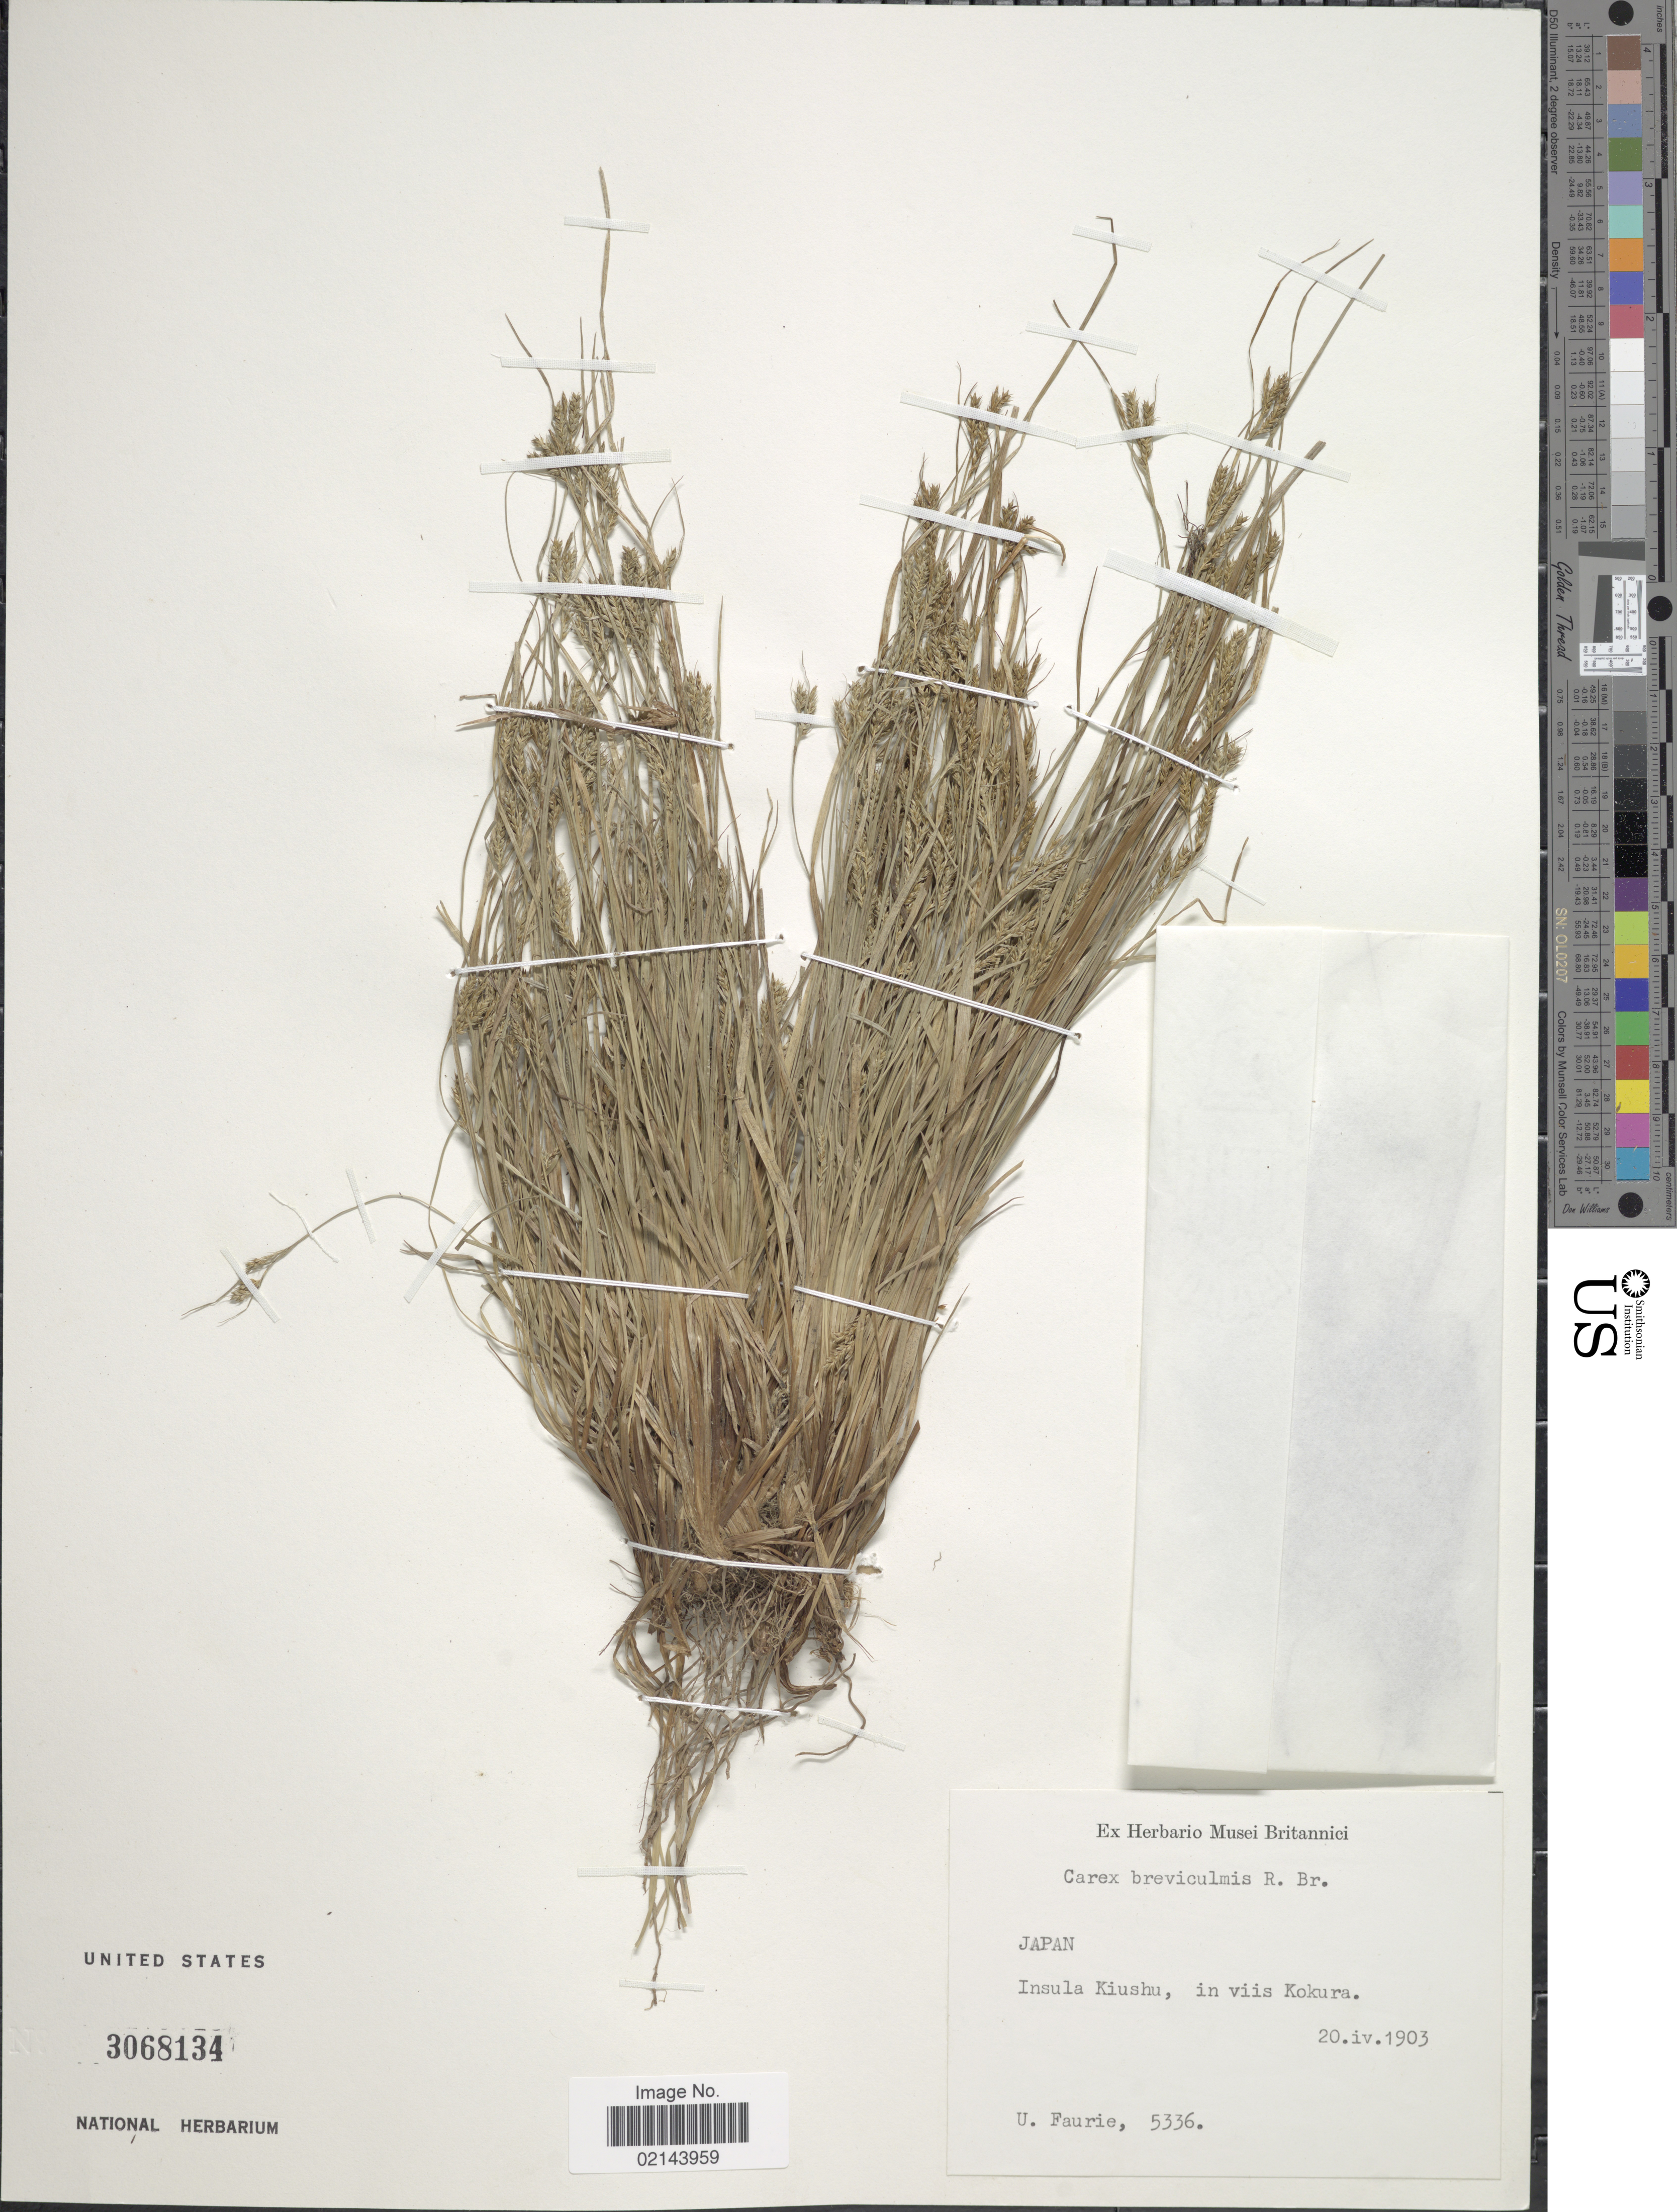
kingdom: Plantae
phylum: Tracheophyta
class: Liliopsida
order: Poales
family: Cyperaceae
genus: Carex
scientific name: Carex breviculmis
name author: R. Br.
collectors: U. Faurie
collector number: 5336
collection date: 1903-04-20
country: Japan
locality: Insula Kiushu, in viis Kokura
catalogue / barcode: US 3068134